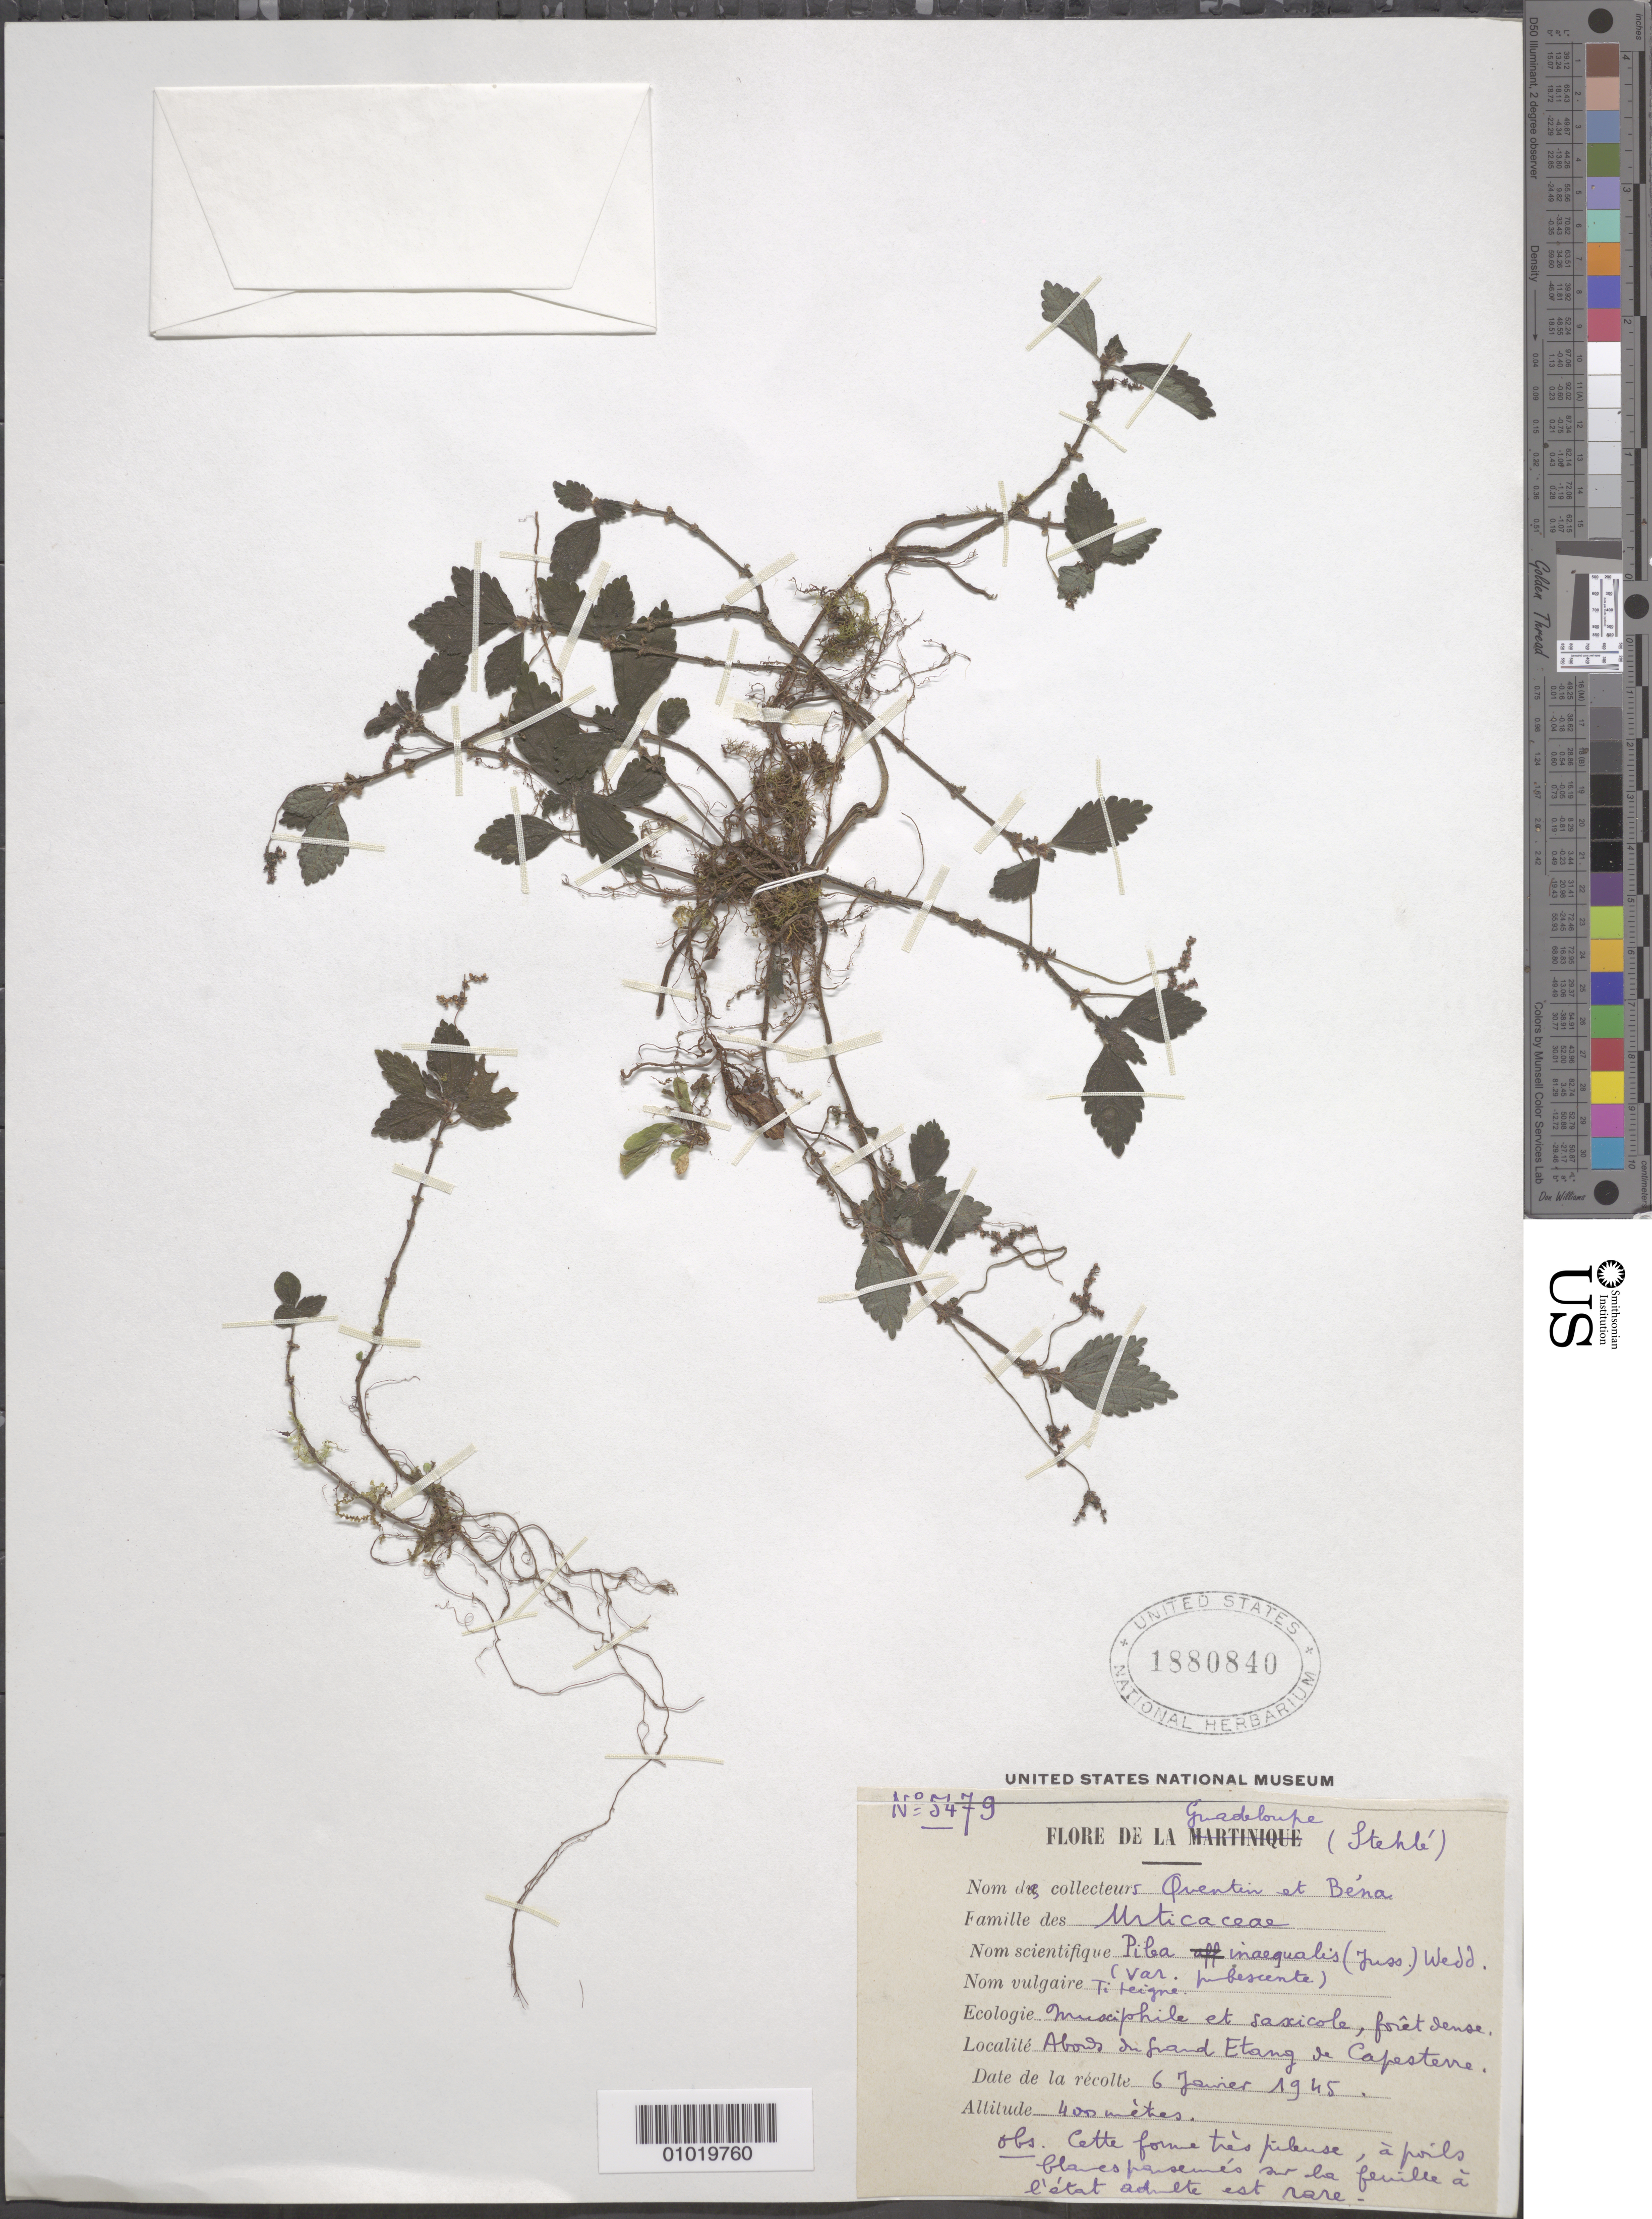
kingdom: Plantae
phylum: Tracheophyta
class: Magnoliopsida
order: Rosales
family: Urticaceae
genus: Pilea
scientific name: Pilea inaequalis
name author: (Juss. ex Poir.) Wedd.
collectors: R. Béna & R. Quentin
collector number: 5479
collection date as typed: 06 Jan 1945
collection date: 1945-01-06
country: Guadeloupe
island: Basse Terre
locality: Capesterre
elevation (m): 400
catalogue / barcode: US 1880840